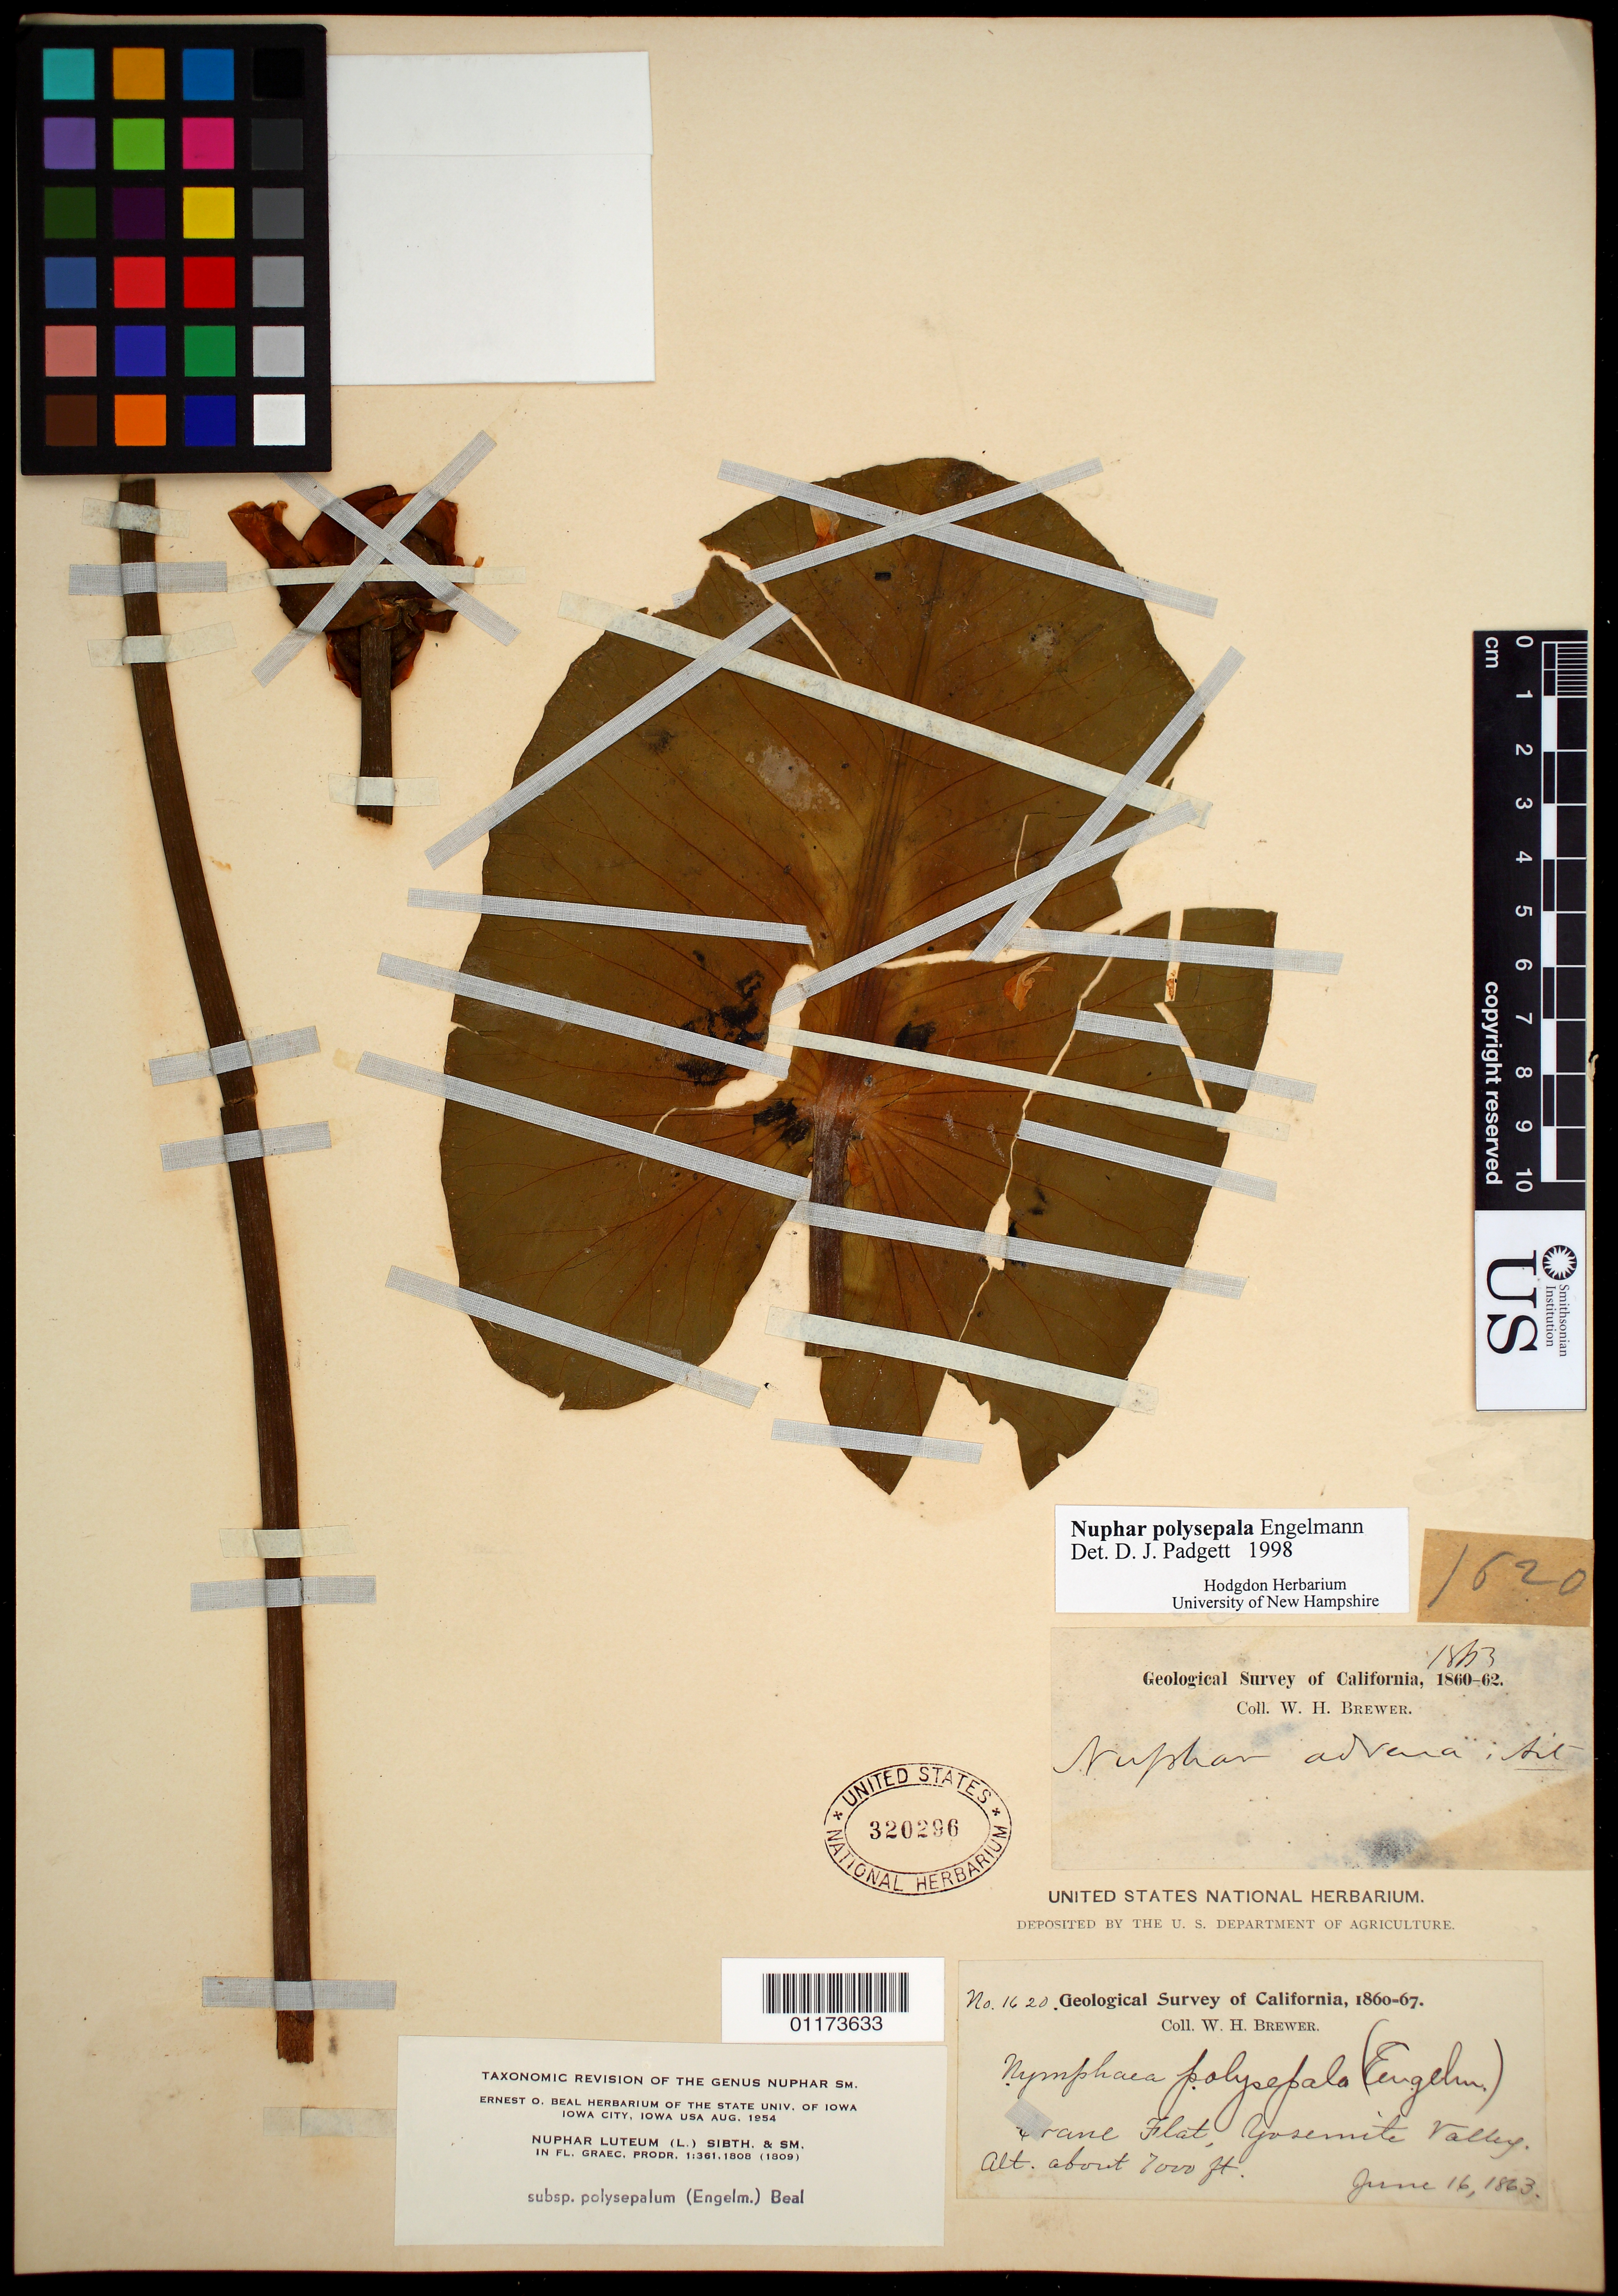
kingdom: Plantae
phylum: Tracheophyta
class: Magnoliopsida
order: Nymphaeales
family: Nymphaeaceae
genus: Nuphar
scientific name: Nuphar polysepala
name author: Englem.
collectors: W. H. Brewer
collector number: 1620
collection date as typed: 16 Jun 1863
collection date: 1863-06-16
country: United States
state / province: California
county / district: Mariposa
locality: Crane Flat, Yosemite Valley.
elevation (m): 2134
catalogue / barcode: US 320296